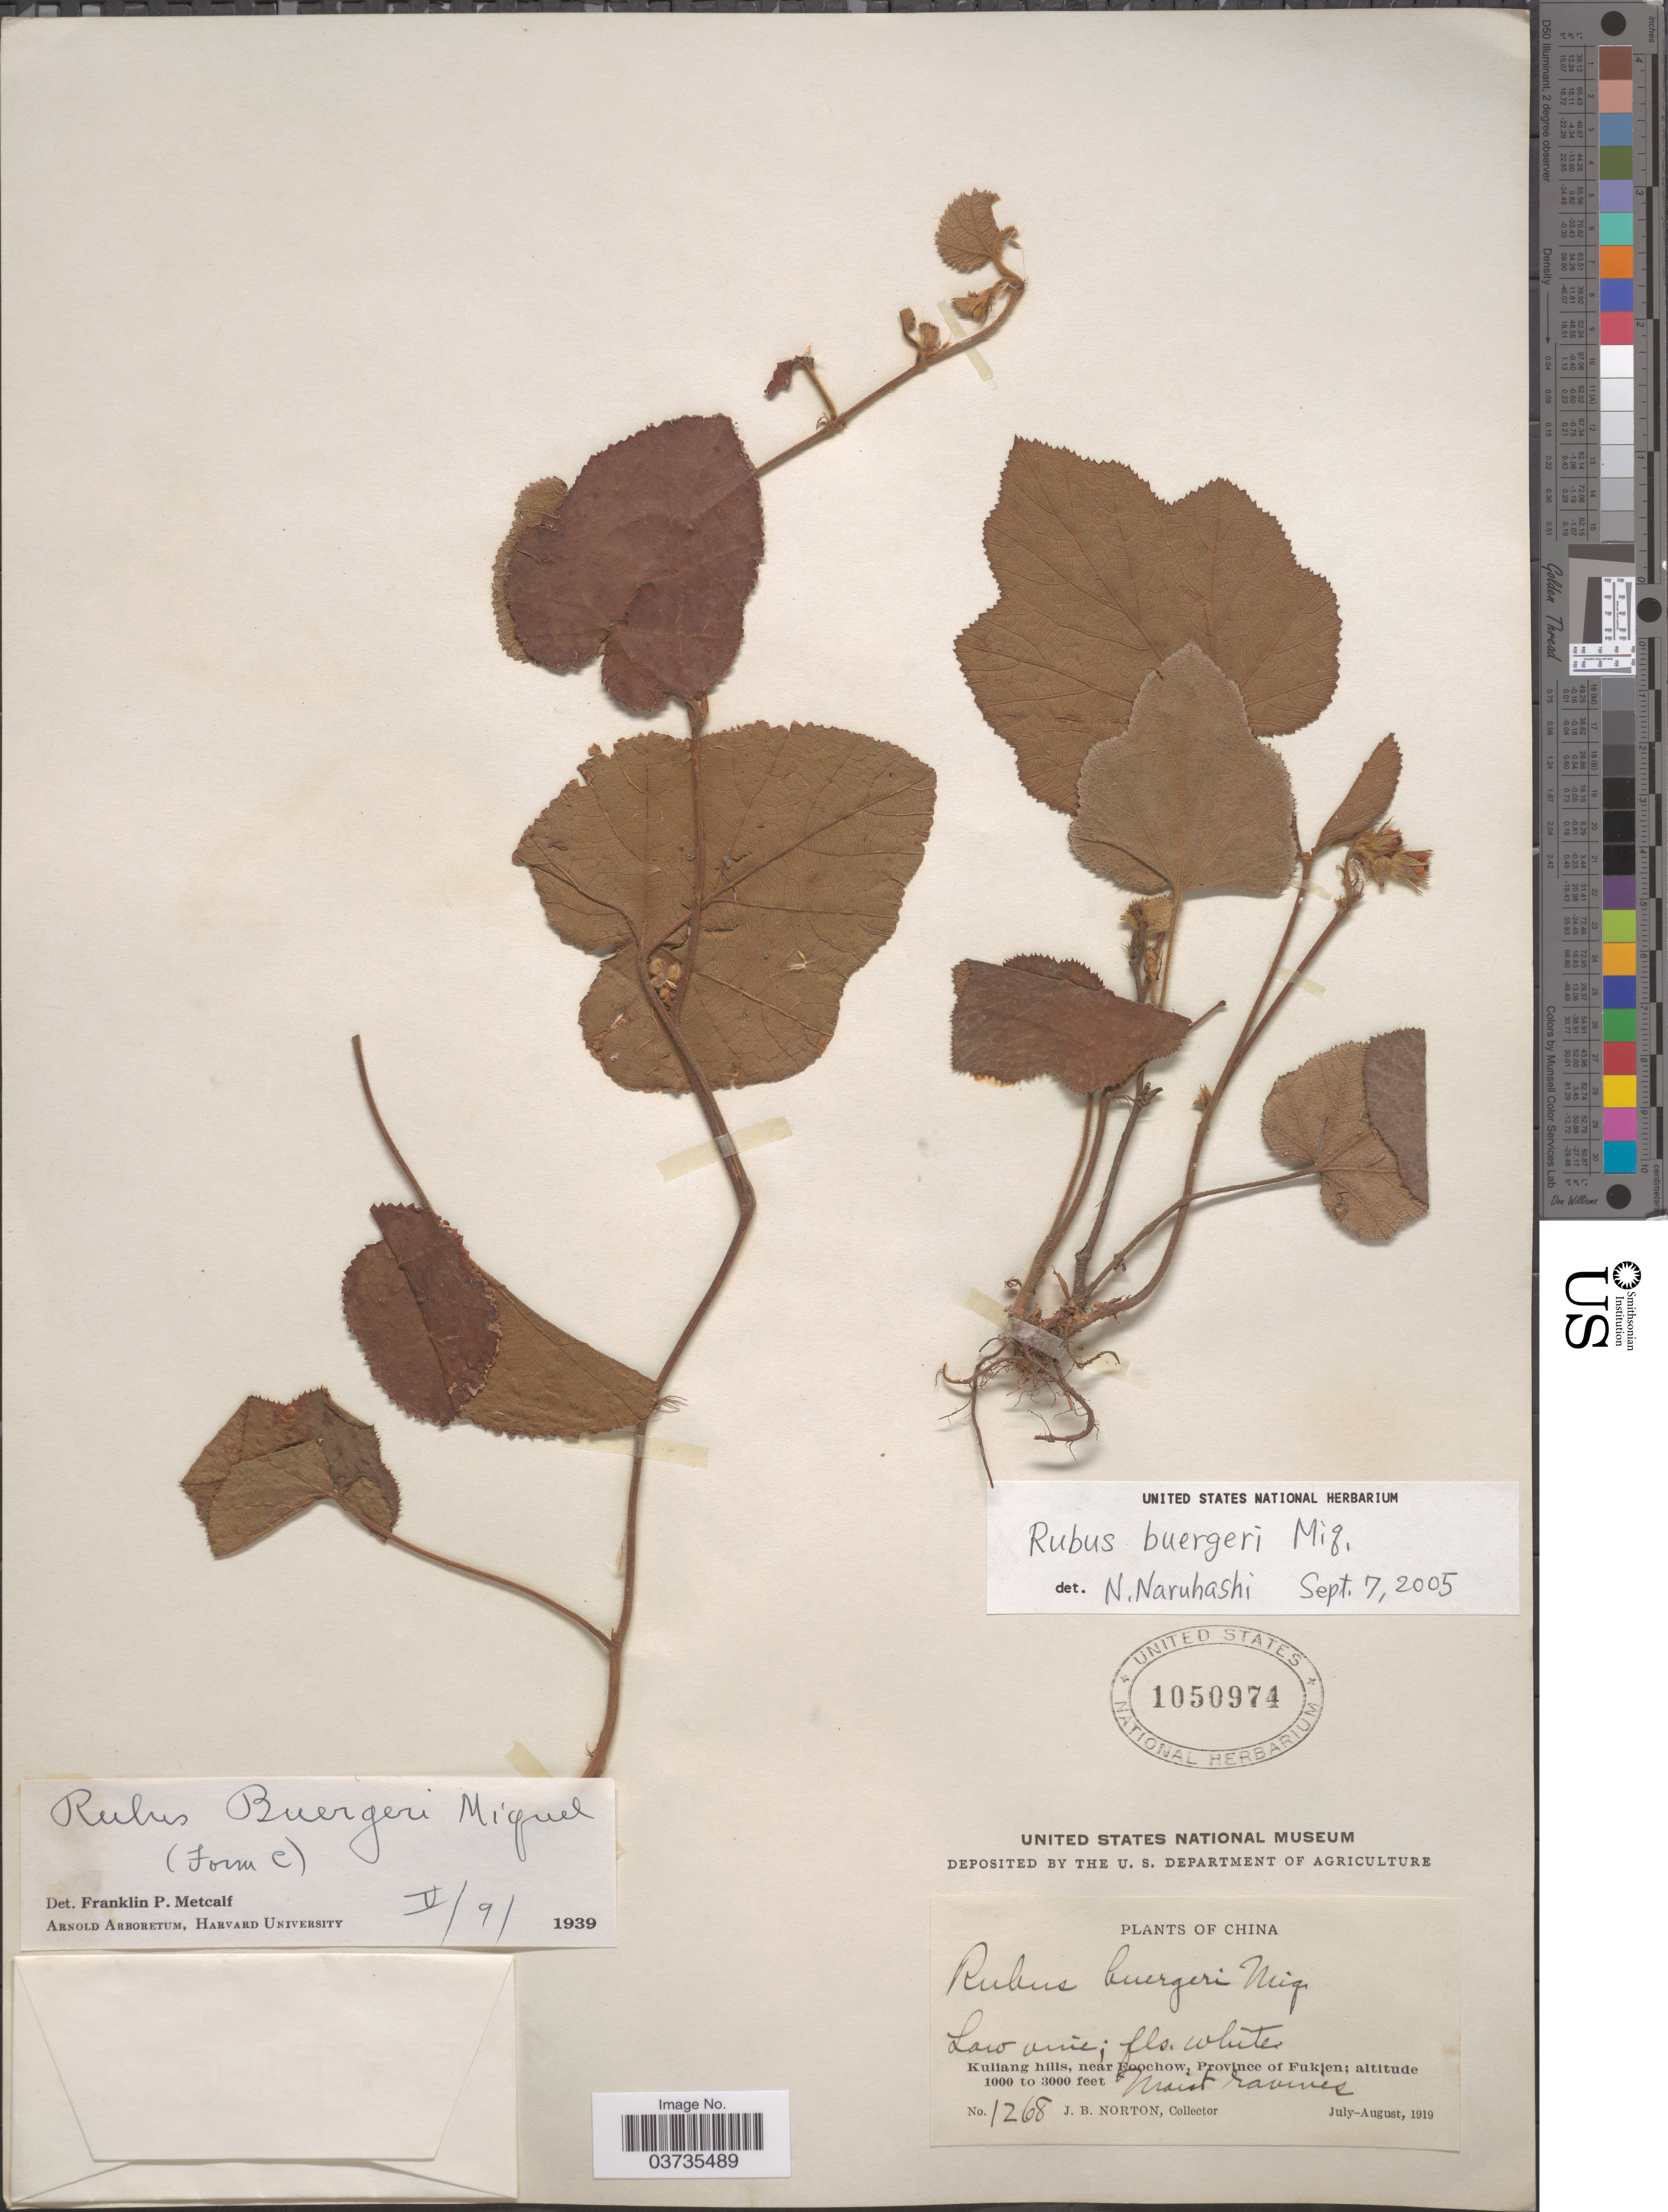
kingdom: Plantae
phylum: Tracheophyta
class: Magnoliopsida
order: Rosales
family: Rosaceae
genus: Rubus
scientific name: Rubus buergeri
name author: Miq.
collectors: J. B. Norton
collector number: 1268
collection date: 1919-07/1919-08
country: China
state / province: Fujian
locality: Kuliang hills, near Foochow, Province of Fukien.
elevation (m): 305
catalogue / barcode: US 1050974